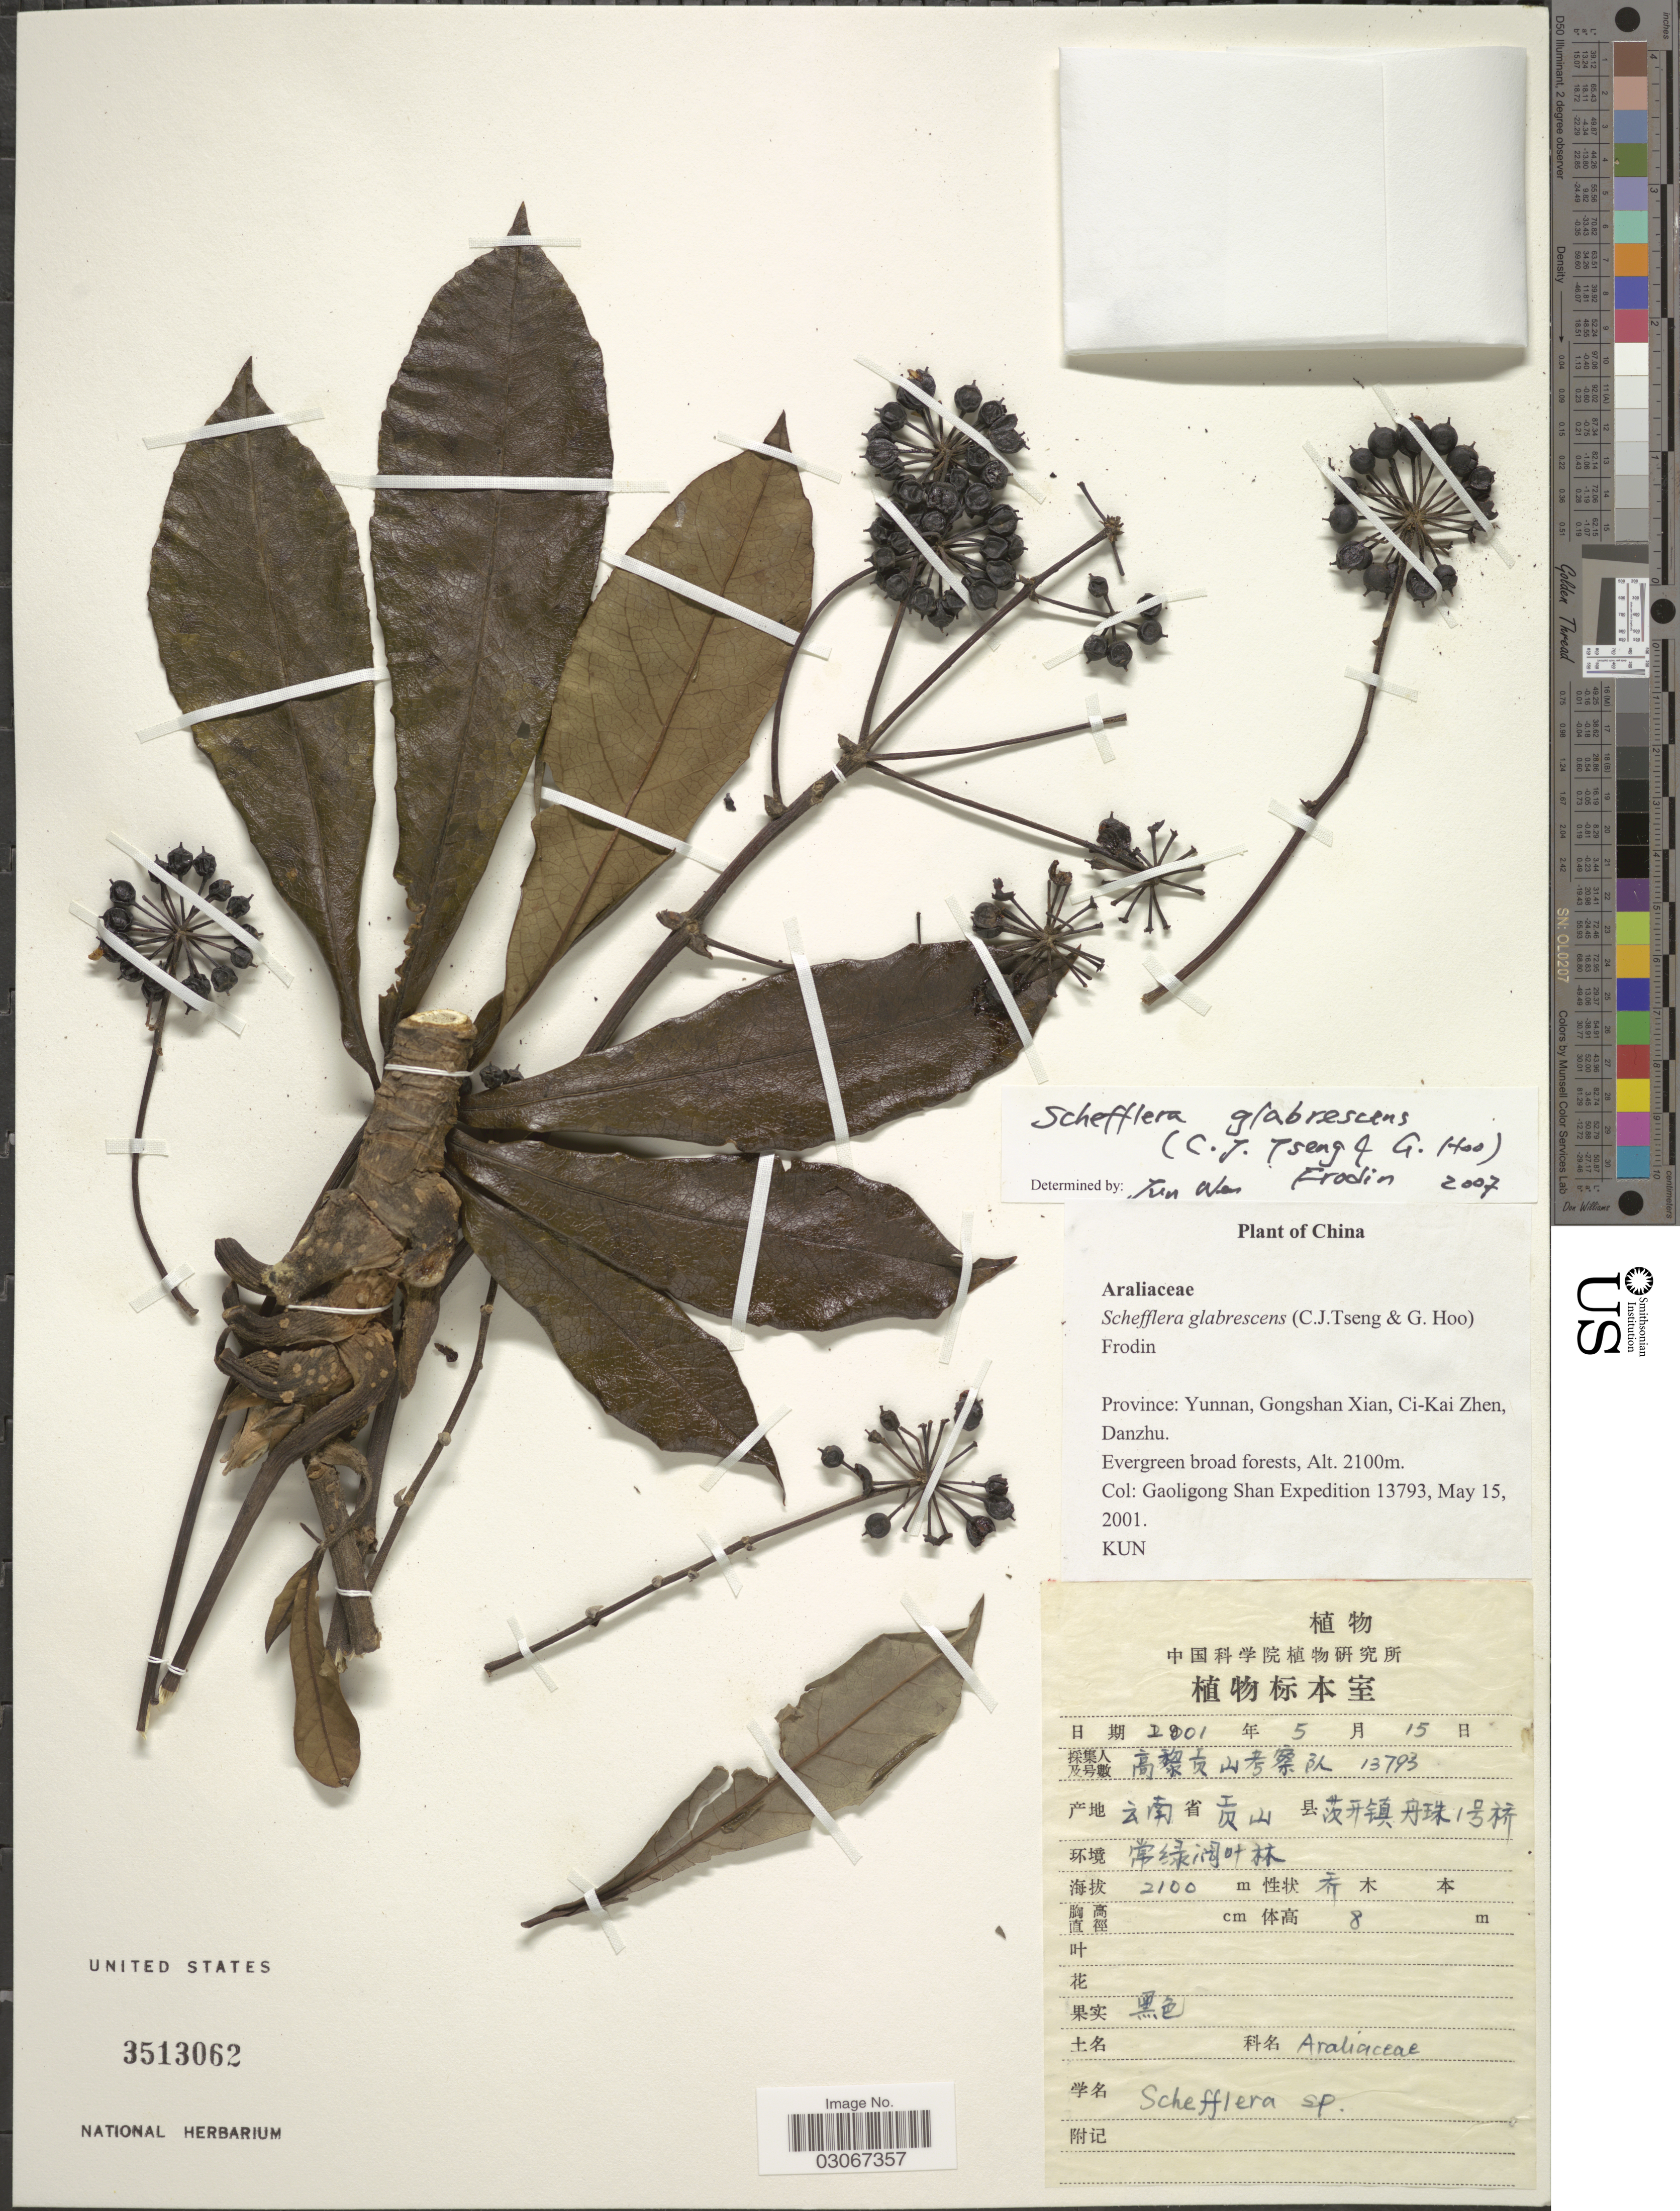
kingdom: Plantae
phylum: Tracheophyta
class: Magnoliopsida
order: Apiales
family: Araliaceae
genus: Schefflera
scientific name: Schefflera glabrescens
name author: (C.J. Tseng & G. Hoo) Frodin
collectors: Gaoligong Shan Exped.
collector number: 13793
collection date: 2001-05-15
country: China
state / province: Yunnan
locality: Gongshan Xian, Ci-Kai Zhen, Danzhu.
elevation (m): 2100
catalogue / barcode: US 3513062